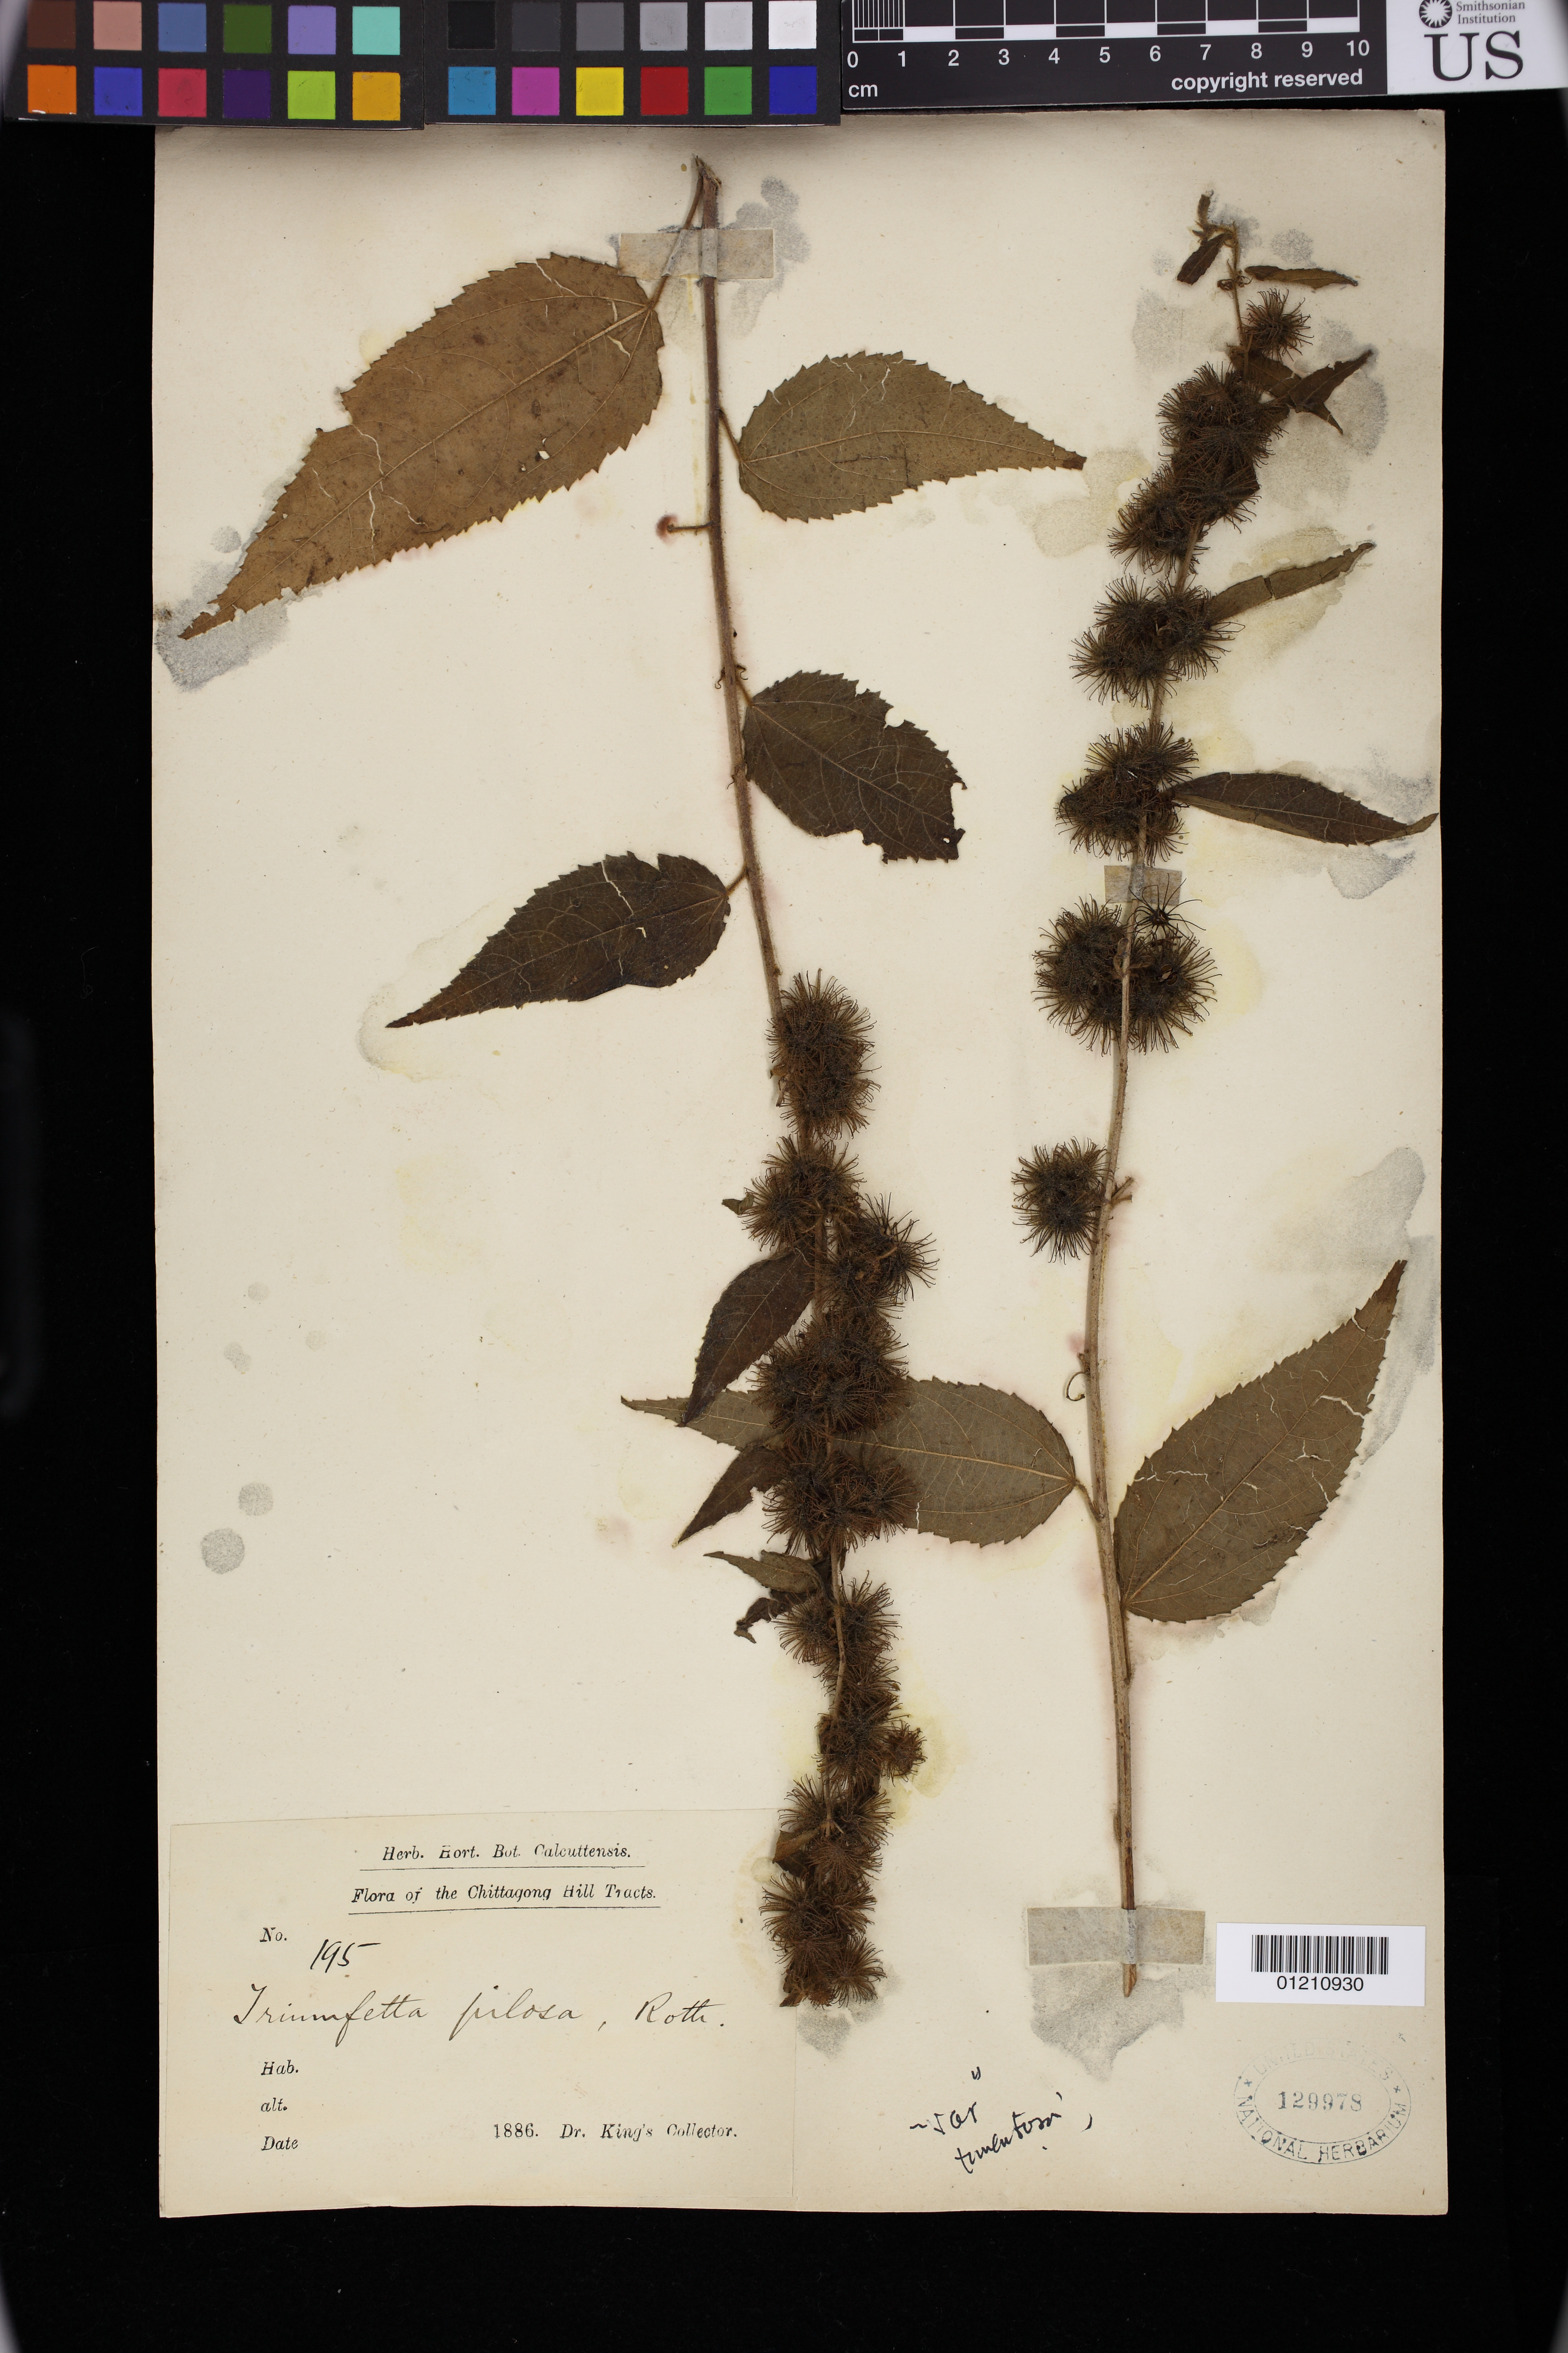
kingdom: Plantae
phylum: Tracheophyta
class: Magnoliopsida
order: Malvales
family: Malvaceae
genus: Triumfetta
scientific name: Triumfetta pilosa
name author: Roth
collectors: King, --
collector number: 195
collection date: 1886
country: Bangladesh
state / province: Barisal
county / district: Parbattya Chattagram District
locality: Chittagong Hill Tracts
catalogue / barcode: US 129978